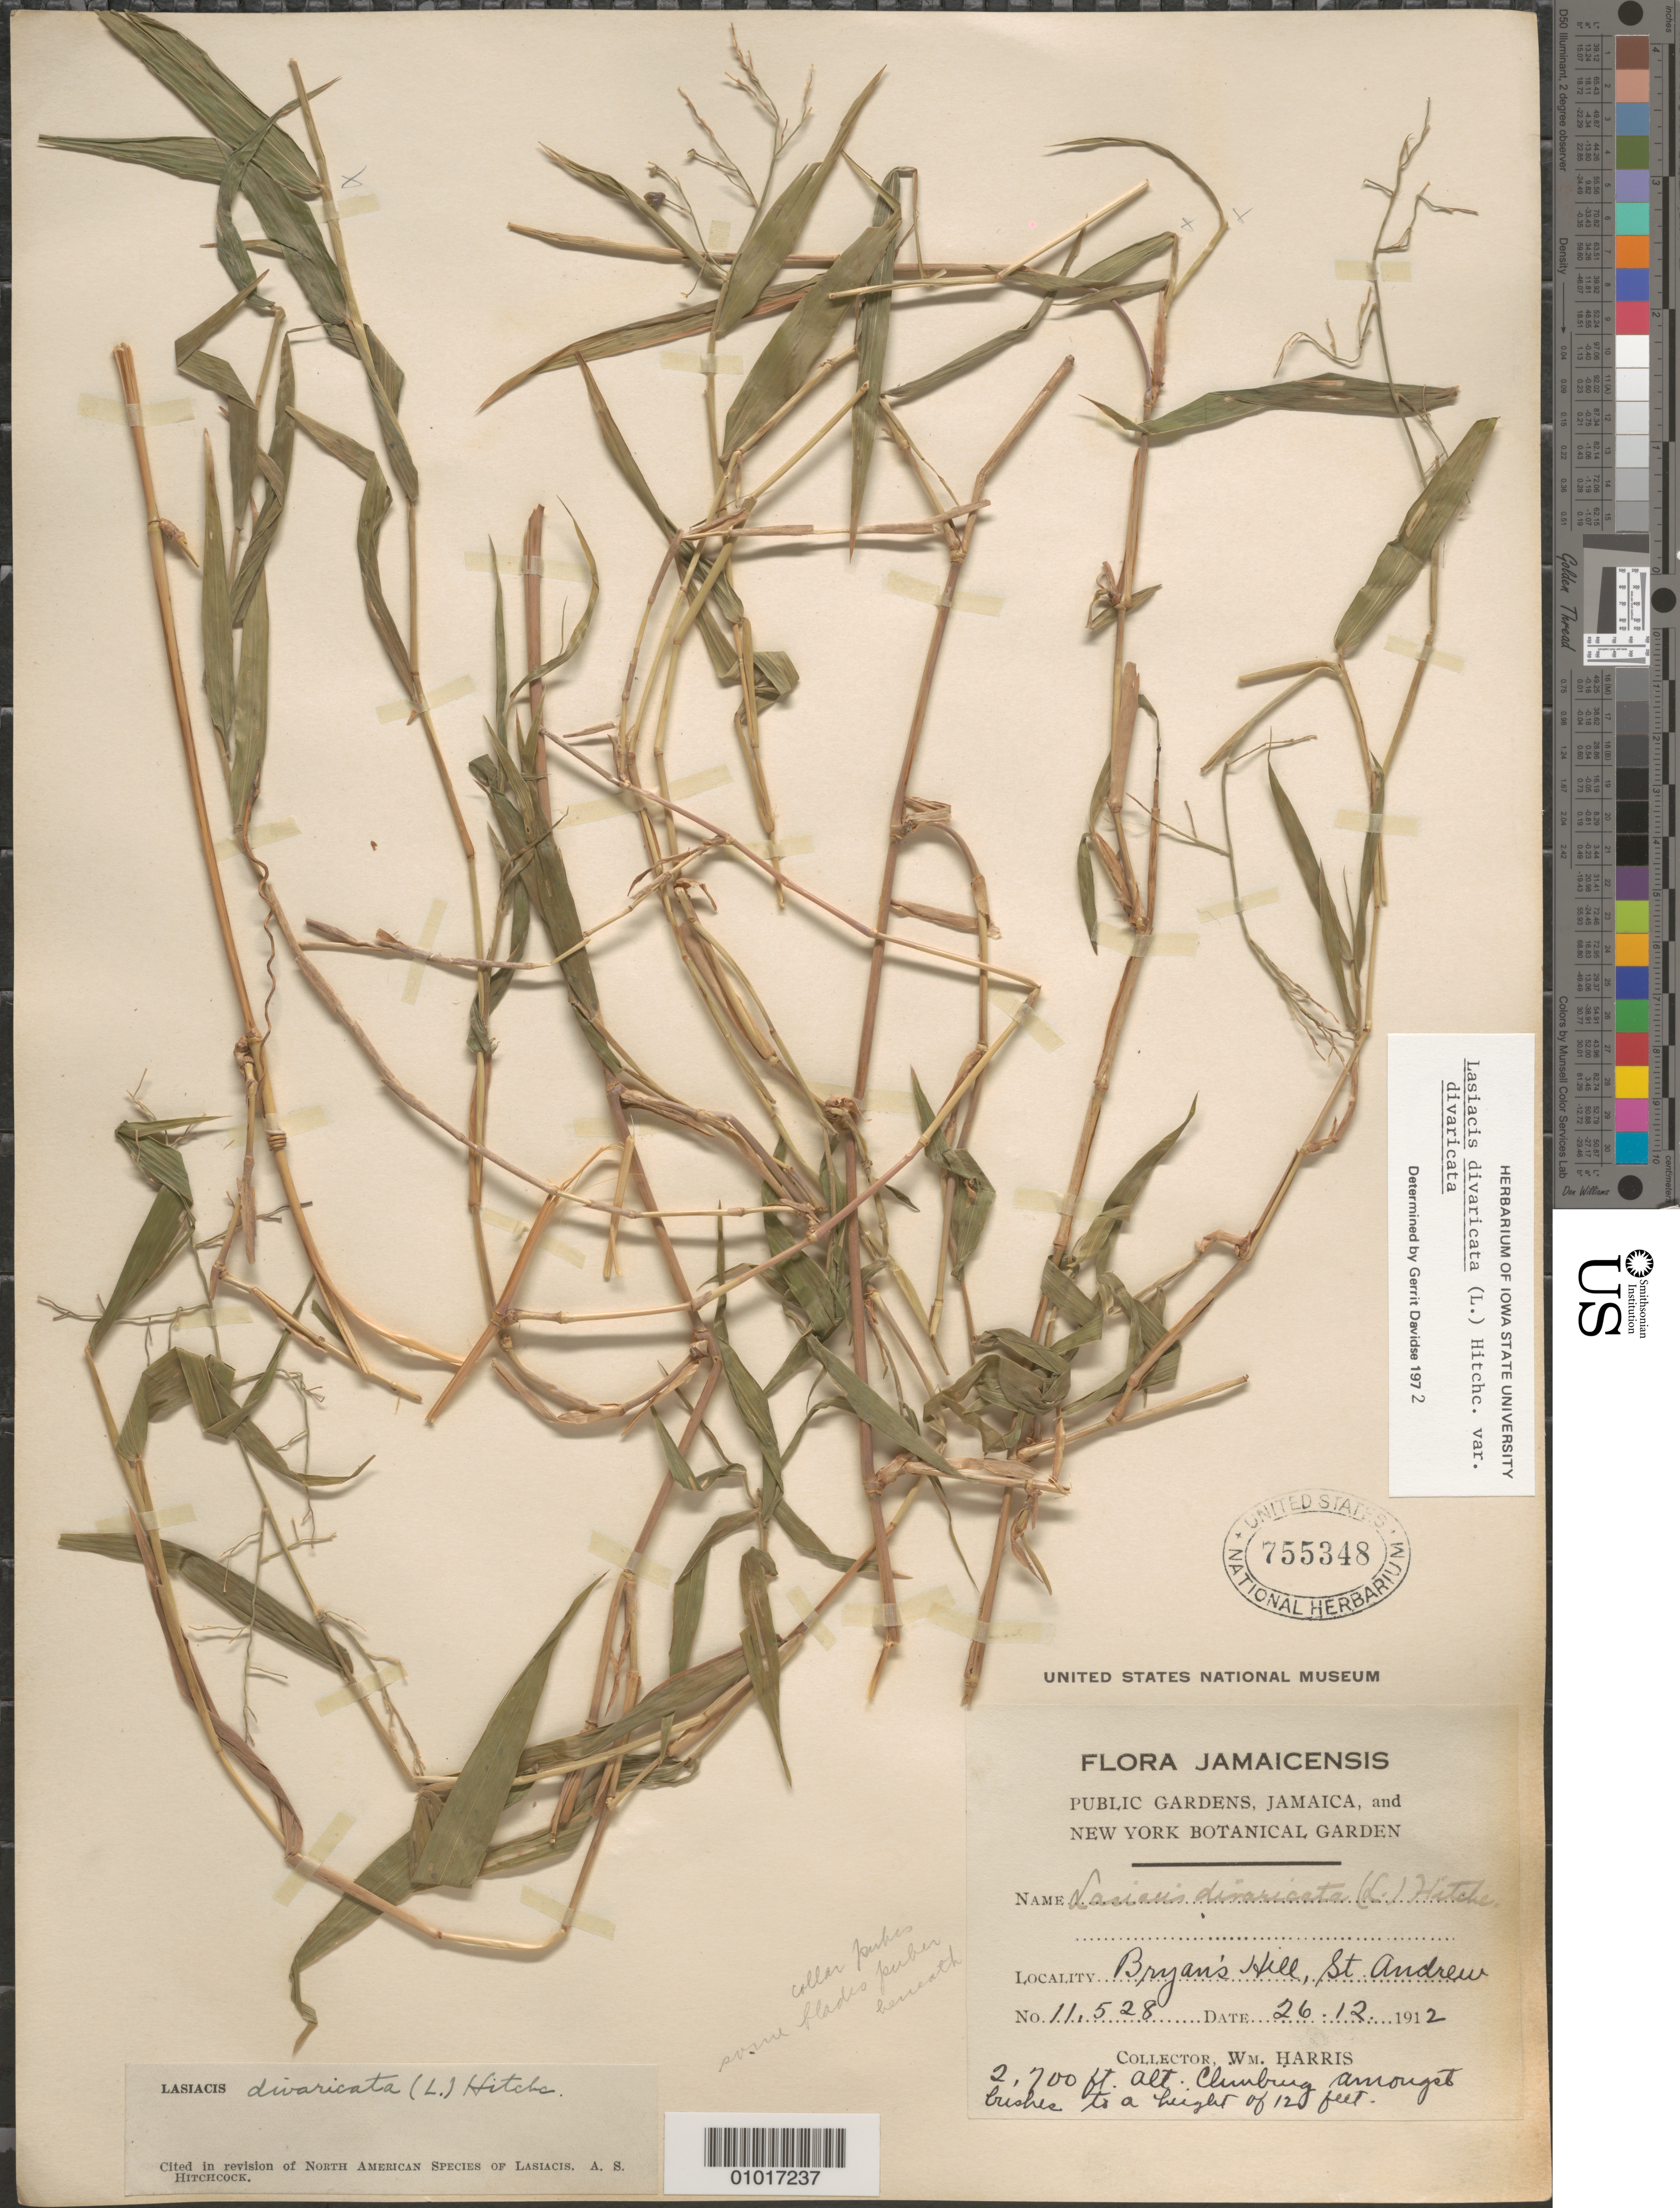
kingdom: Plantae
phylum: Tracheophyta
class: Liliopsida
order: Poales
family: Poaceae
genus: Lasiacis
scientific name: Lasiacis divaricata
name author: (L.) Hitchc.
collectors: W. H. Harris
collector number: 11528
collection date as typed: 26 Dec 1912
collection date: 1912-12-26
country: Jamaica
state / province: Saint Andrew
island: Jamaica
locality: Bryan's Hill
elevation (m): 823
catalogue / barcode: US 755348